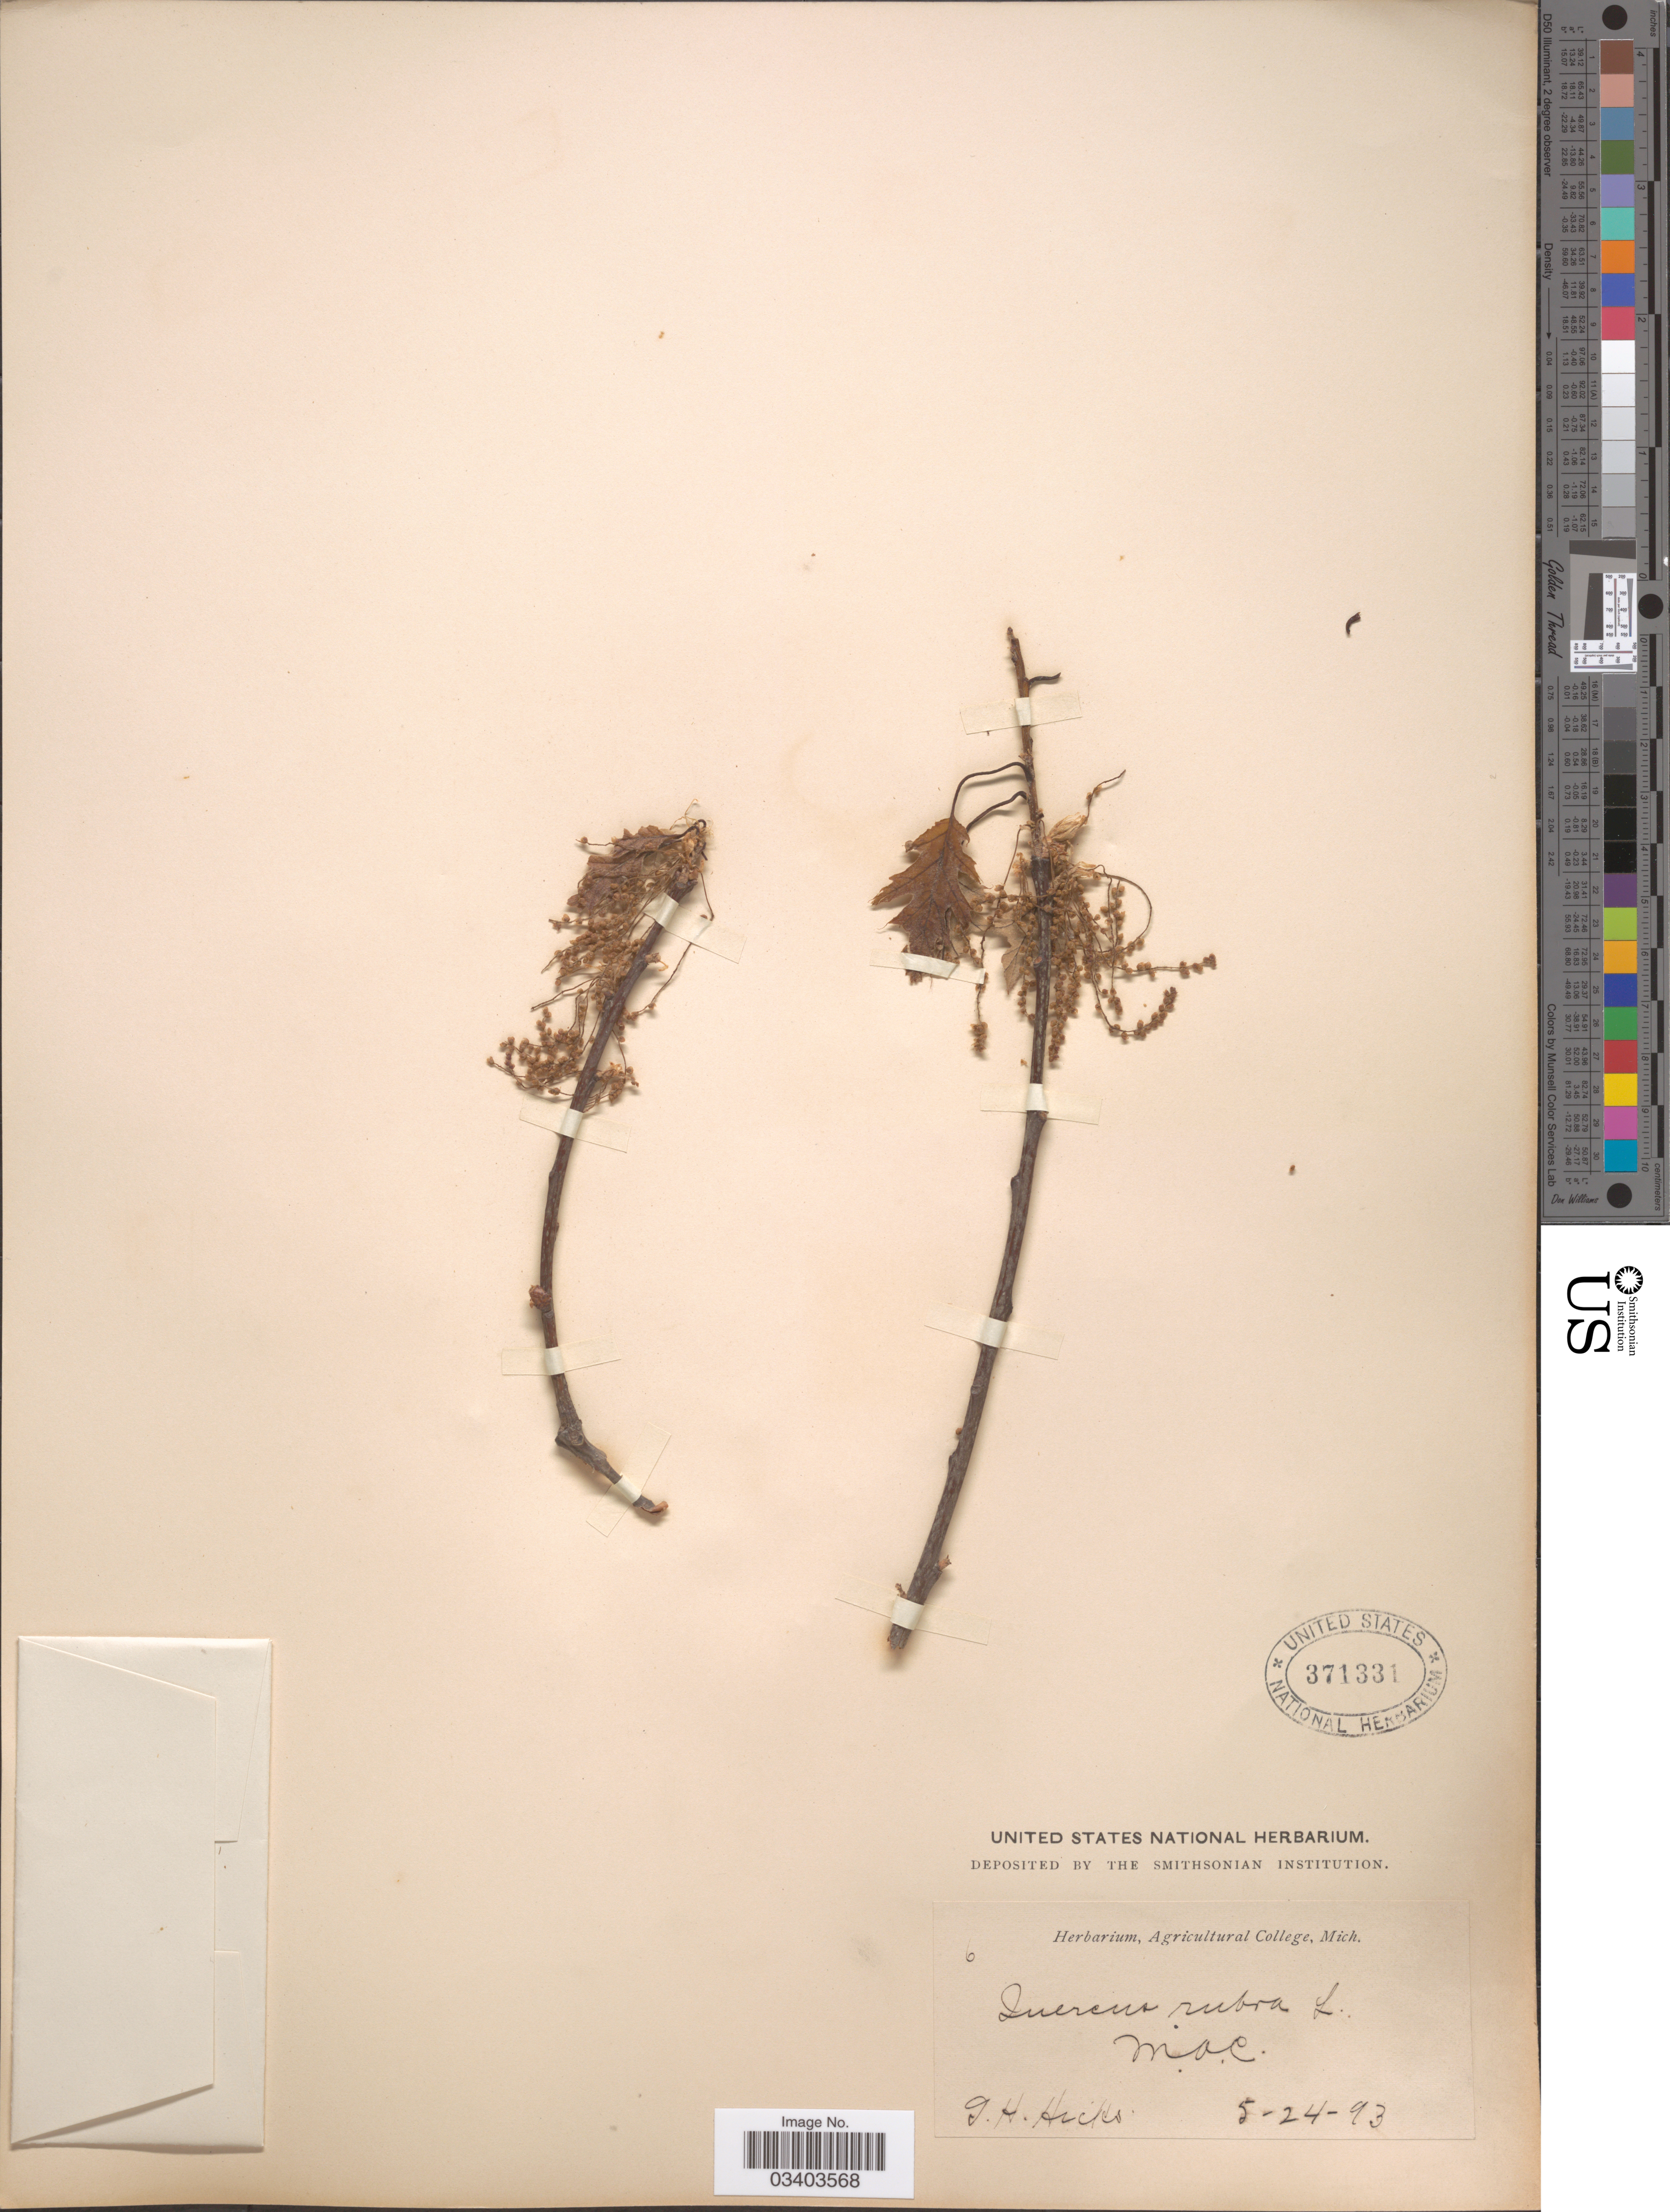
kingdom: Plantae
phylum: Tracheophyta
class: Magnoliopsida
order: Fagales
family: Fagaceae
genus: Quercus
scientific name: Quercus borealis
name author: F. Michx.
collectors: G. Hicks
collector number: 6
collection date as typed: Transcribed d/m/y: 24/5/93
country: United States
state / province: Michigan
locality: M.A.C.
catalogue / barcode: US 371331